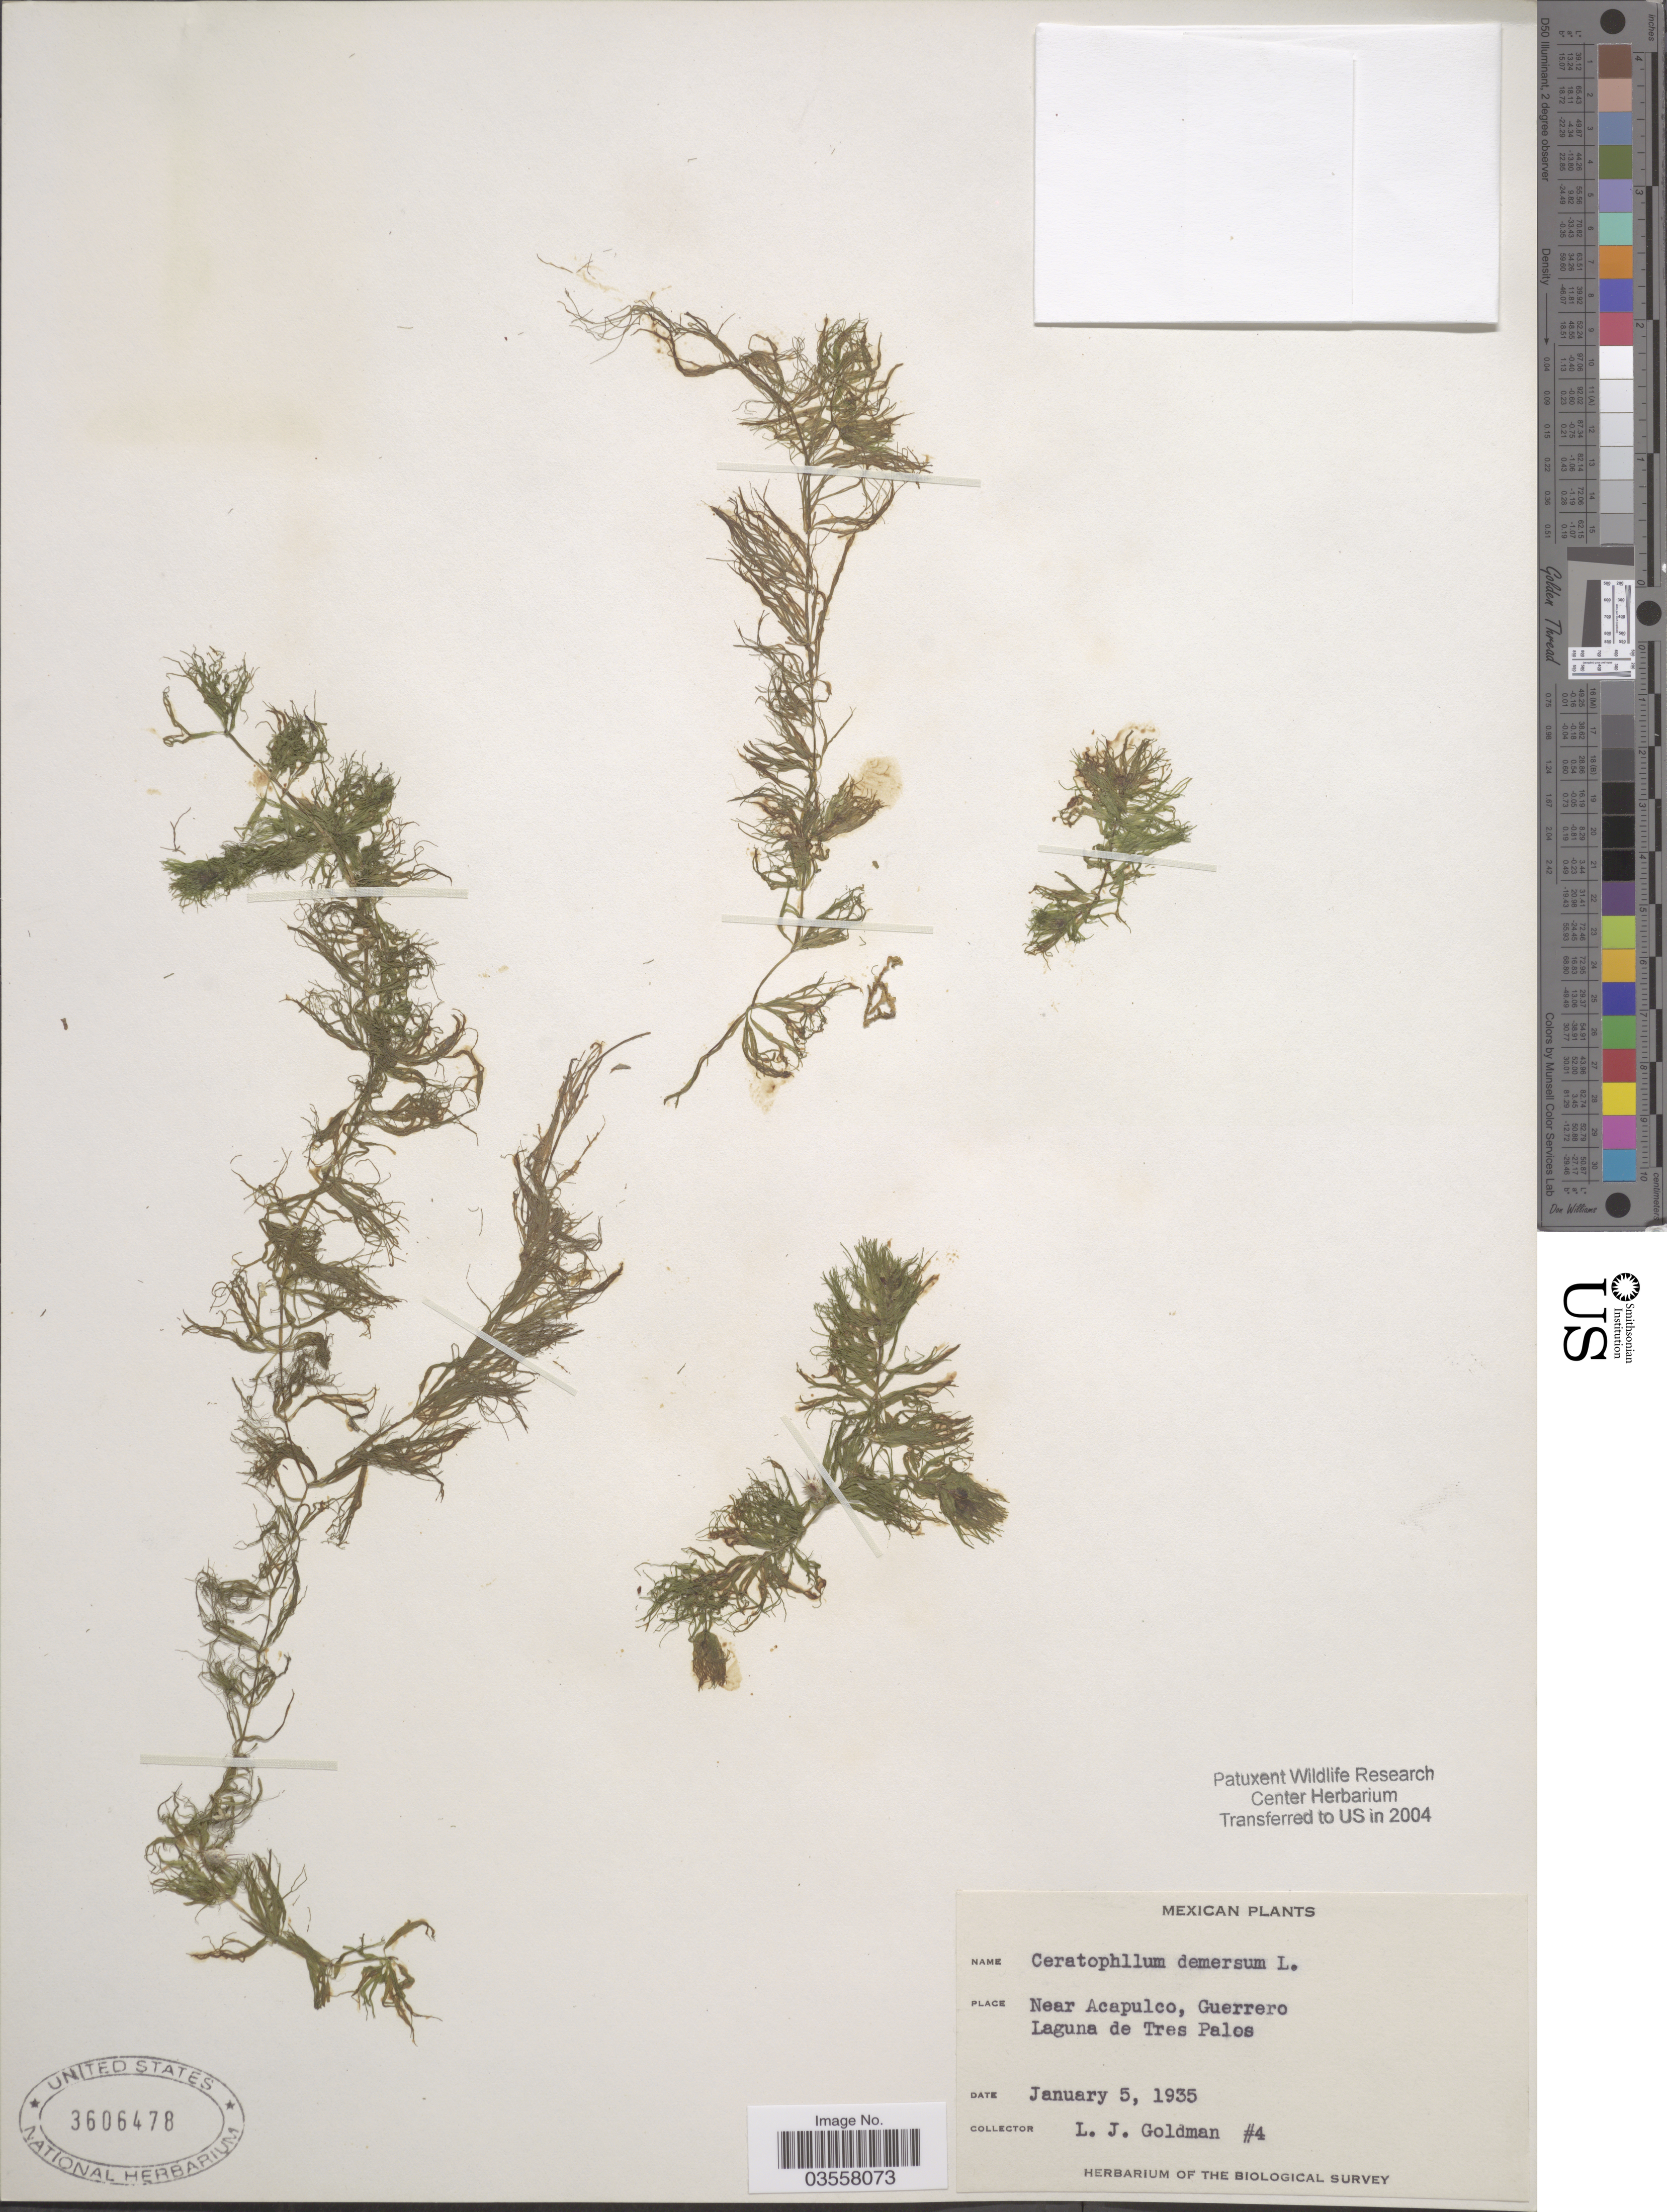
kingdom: Plantae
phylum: Tracheophyta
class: Magnoliopsida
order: Ceratophyllales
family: Ceratophyllaceae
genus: Ceratophyllum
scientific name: Ceratophyllum demersum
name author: L.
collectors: L. Goldman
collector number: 4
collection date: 1935-01-05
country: Mexico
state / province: Guerrero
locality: Near Acapulco, Laguna de Tres Palos.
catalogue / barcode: US 3606478